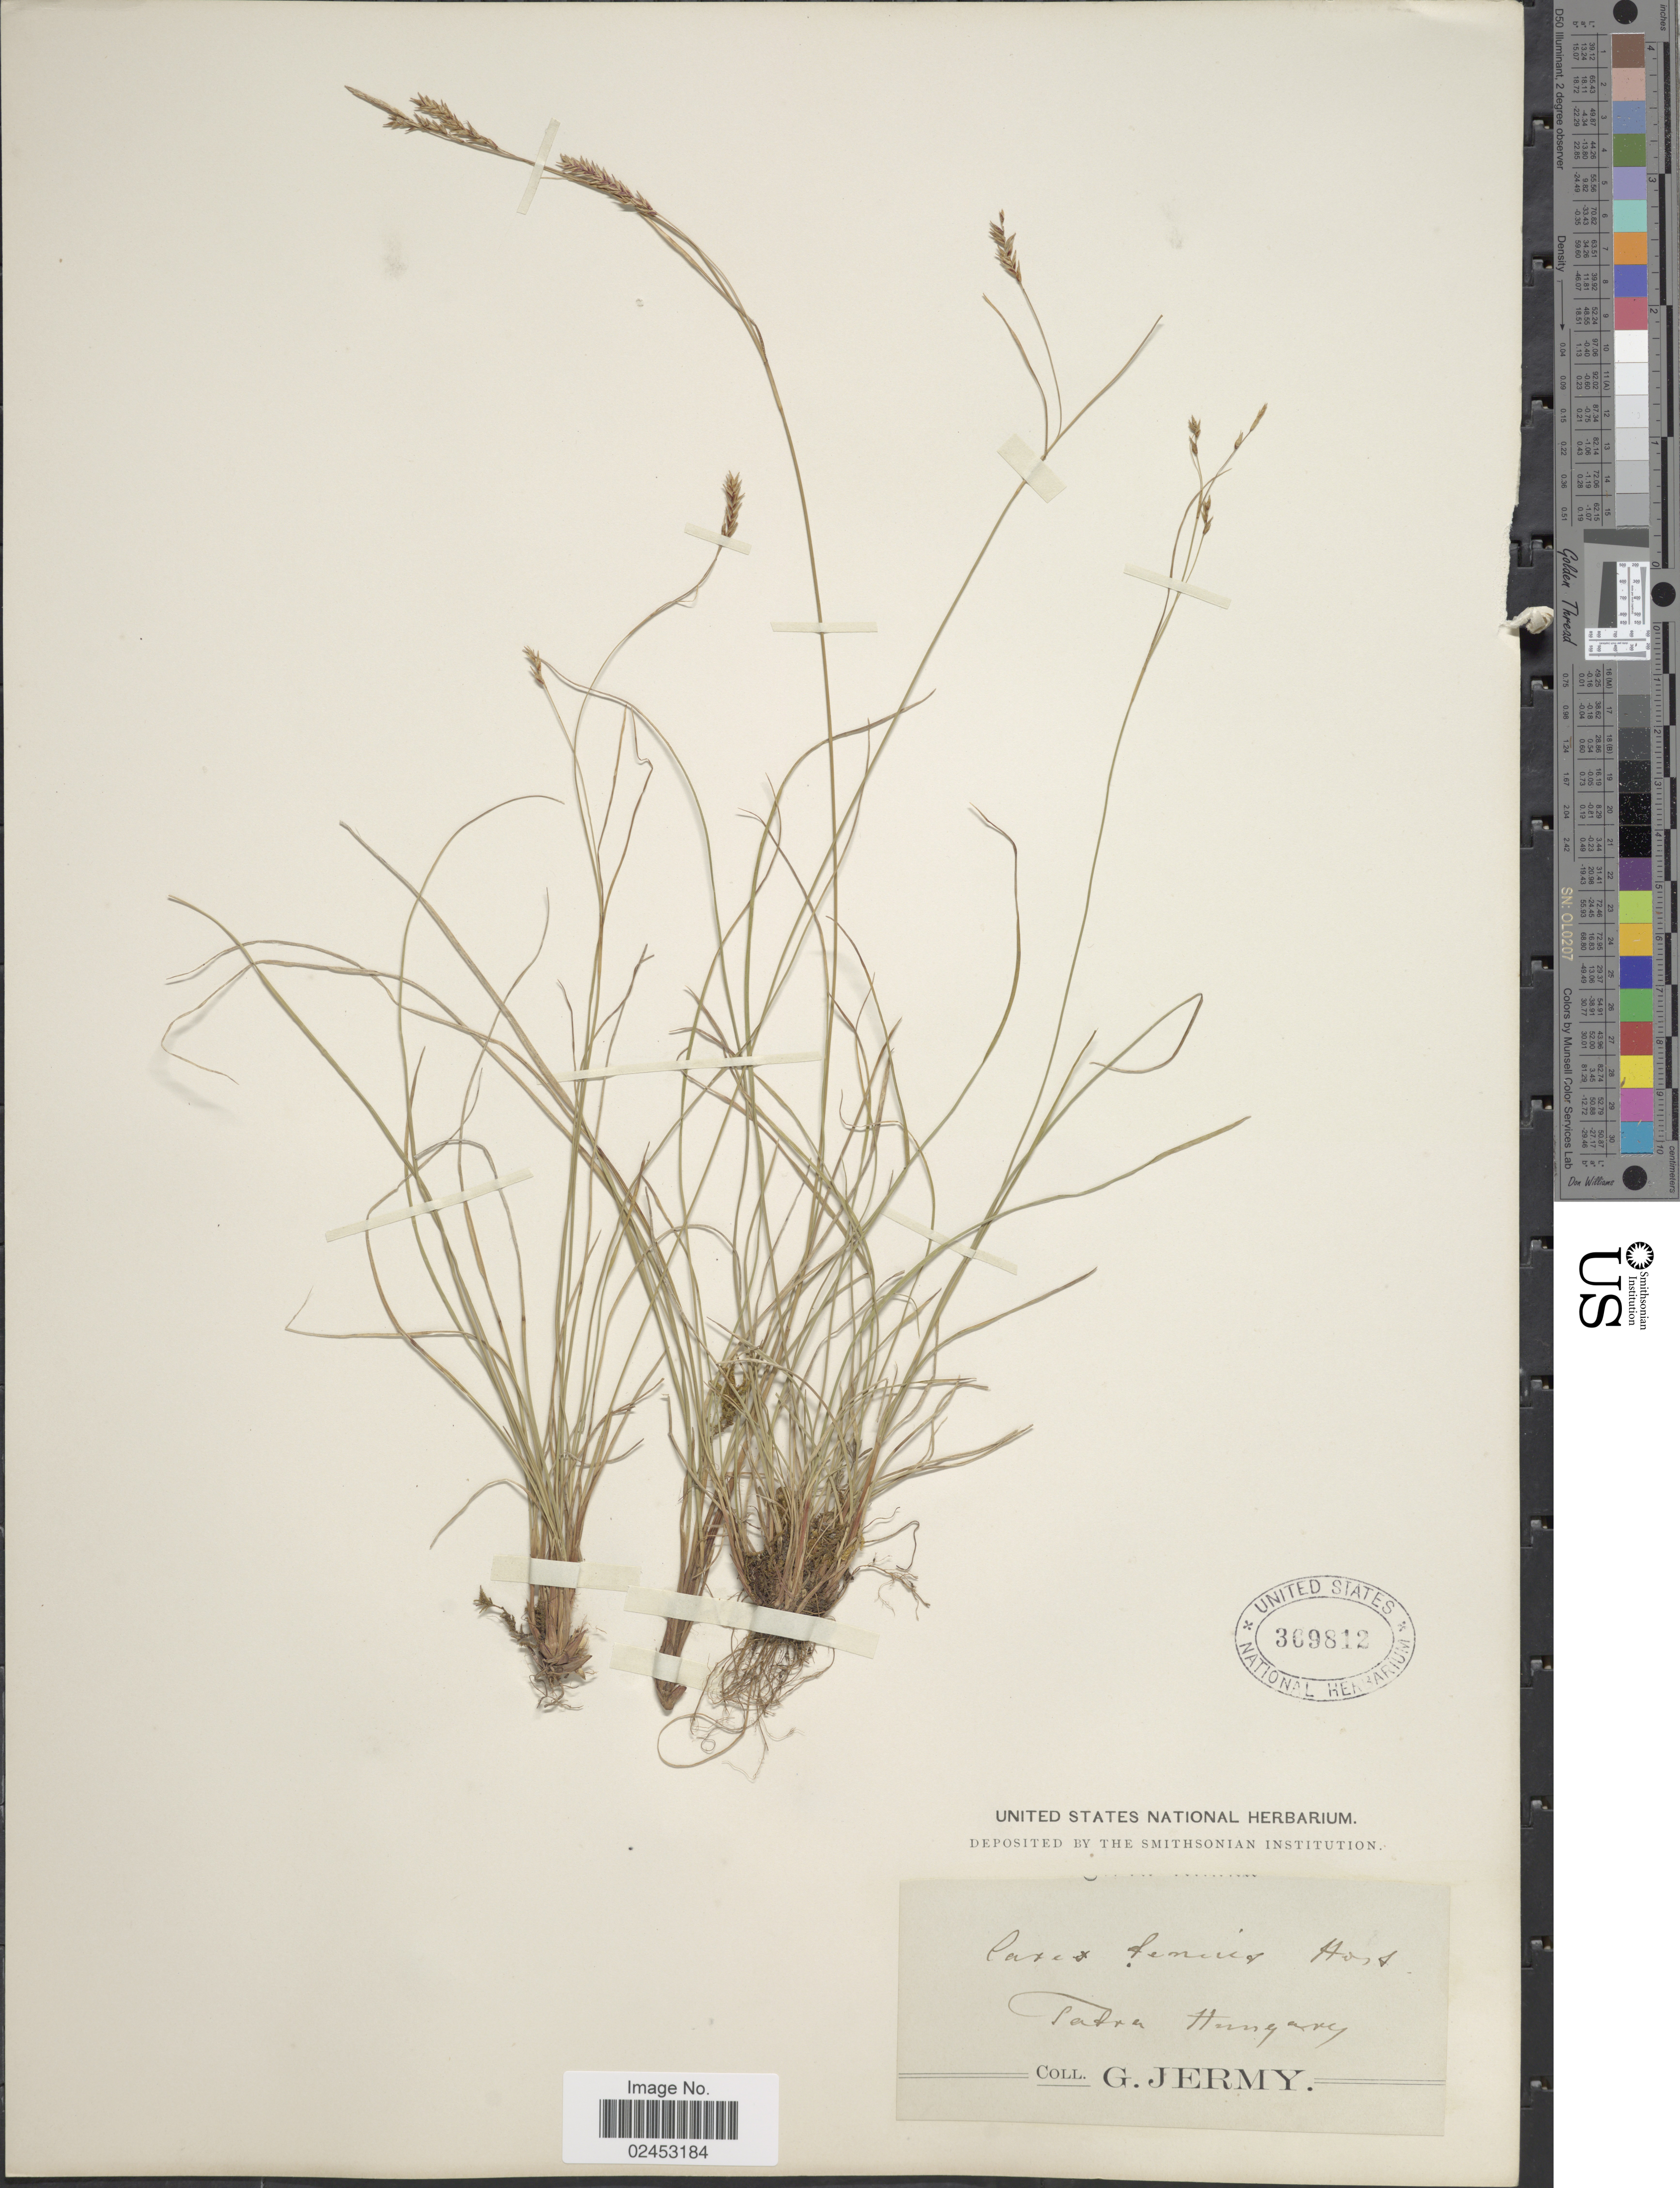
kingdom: Plantae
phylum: Tracheophyta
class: Liliopsida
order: Poales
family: Cyperaceae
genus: Carex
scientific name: Carex brachystachys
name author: Schrank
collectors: G. Jermy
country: Hungary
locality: Tatra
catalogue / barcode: US 369812